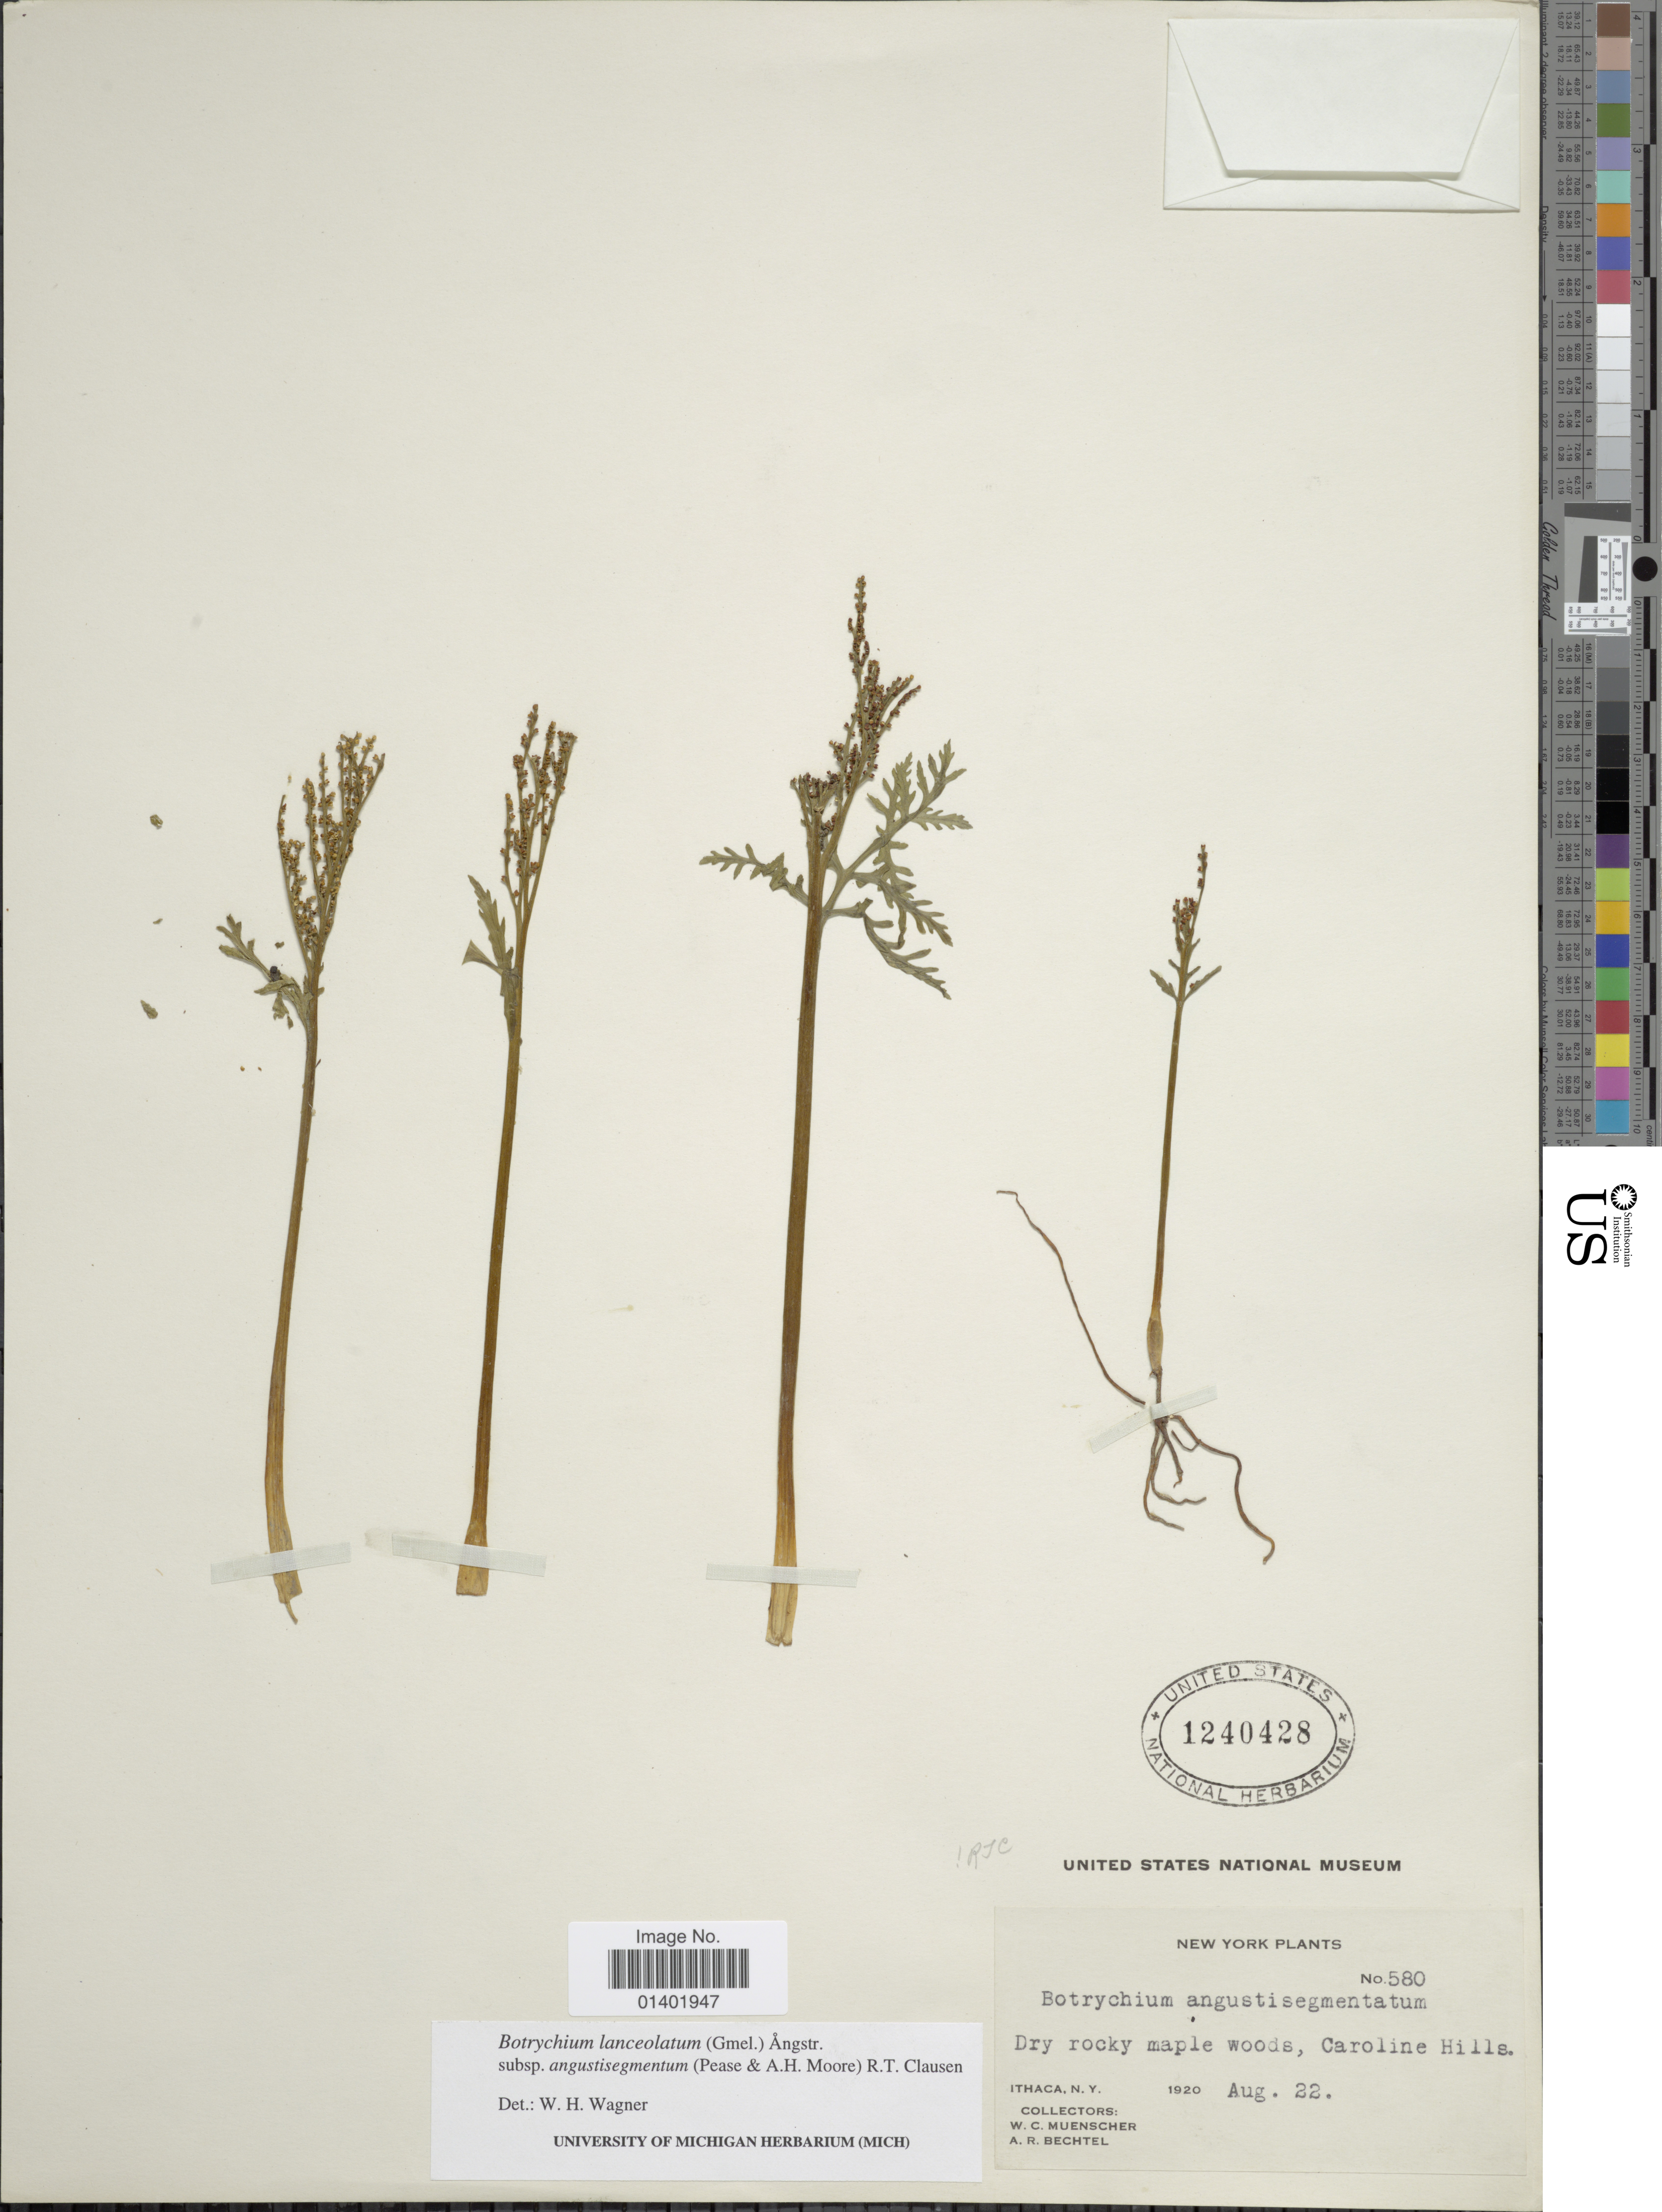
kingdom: Plantae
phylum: Tracheophyta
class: Polypodiopsida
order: Ophioglossales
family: Ophioglossaceae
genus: Botrychium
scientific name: Botrychium lanceolatum subsp. angustisegmentum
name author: (Pease & A.H. Moore) R.T. Clausen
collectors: W. Muenscher & A. Bechtel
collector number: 580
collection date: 1920-08-22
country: United States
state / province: New York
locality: Dry rocky maple woods, Caroline Hills.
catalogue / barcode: US 1240428